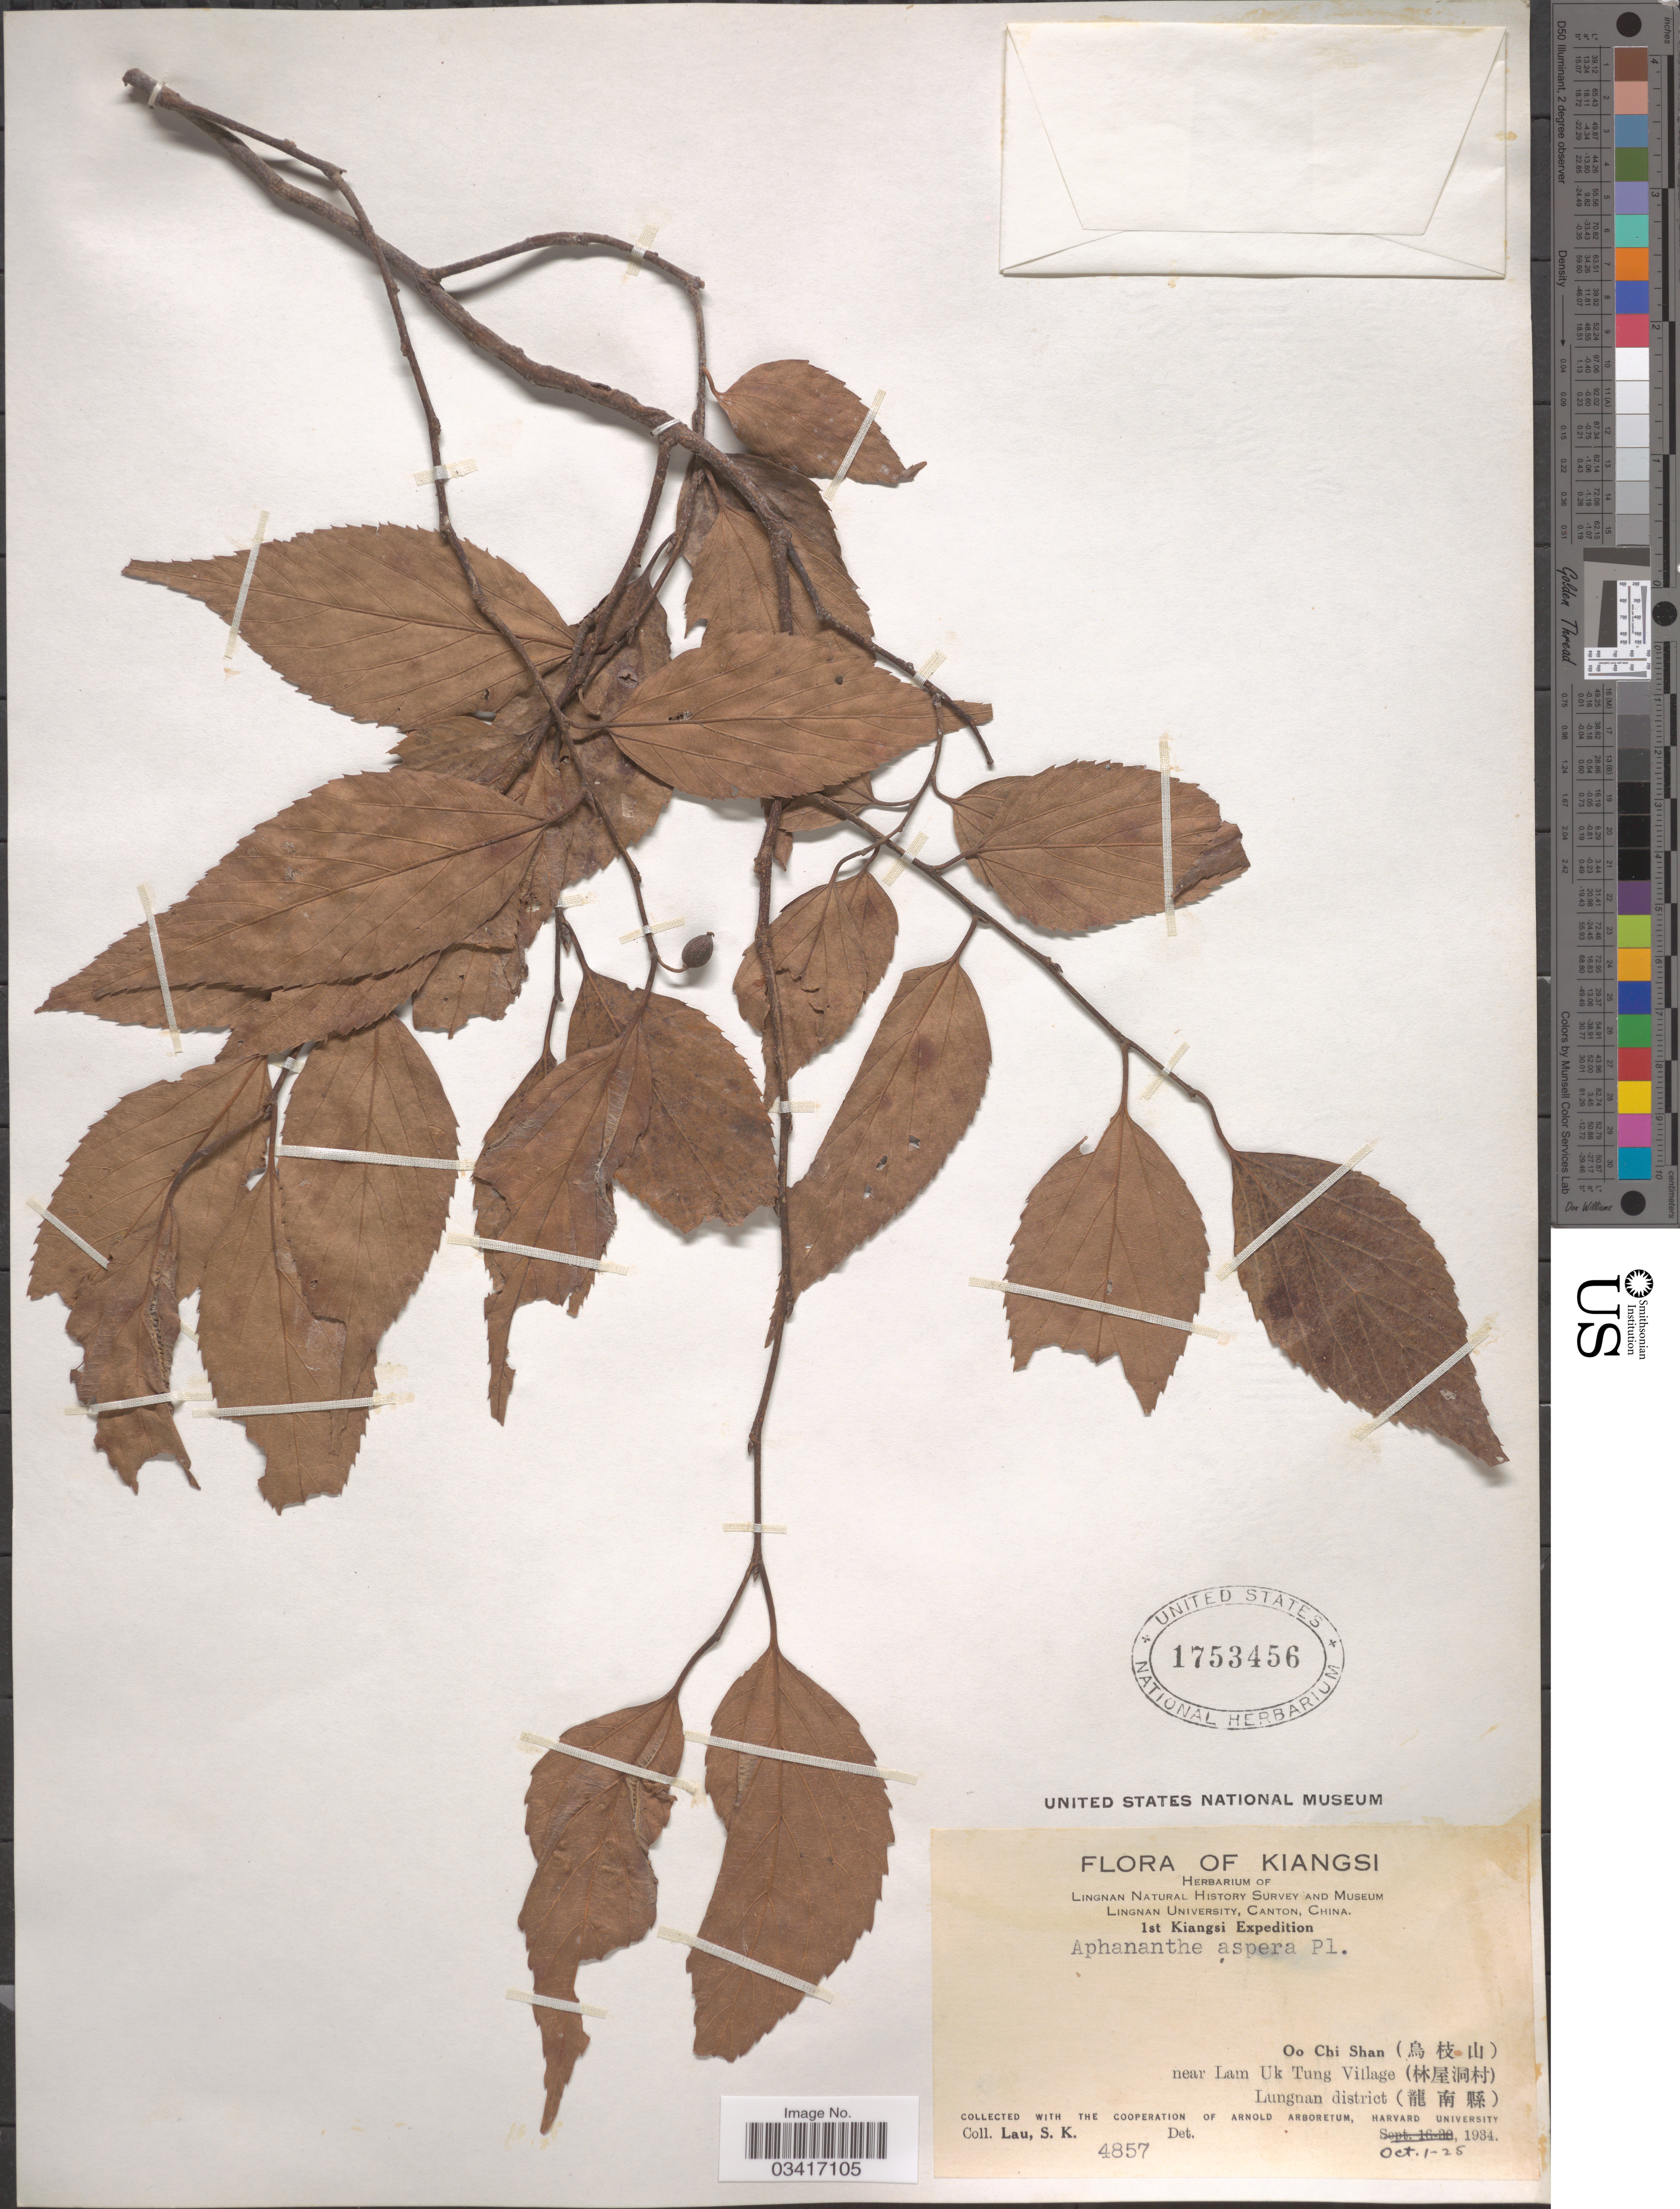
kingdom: Plantae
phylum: Tracheophyta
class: Magnoliopsida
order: Rosales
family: Cannabaceae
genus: Aphananthe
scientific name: Aphananthe aspera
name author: Planch.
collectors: S. K. Lau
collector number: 4857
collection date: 1934-10-01/1934-10-25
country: China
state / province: Jiangxi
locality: Kiangsi. Oo Chi Shan (X). near Lam Uk Tung Village (X). Lungan district (X).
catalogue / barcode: US 1753456